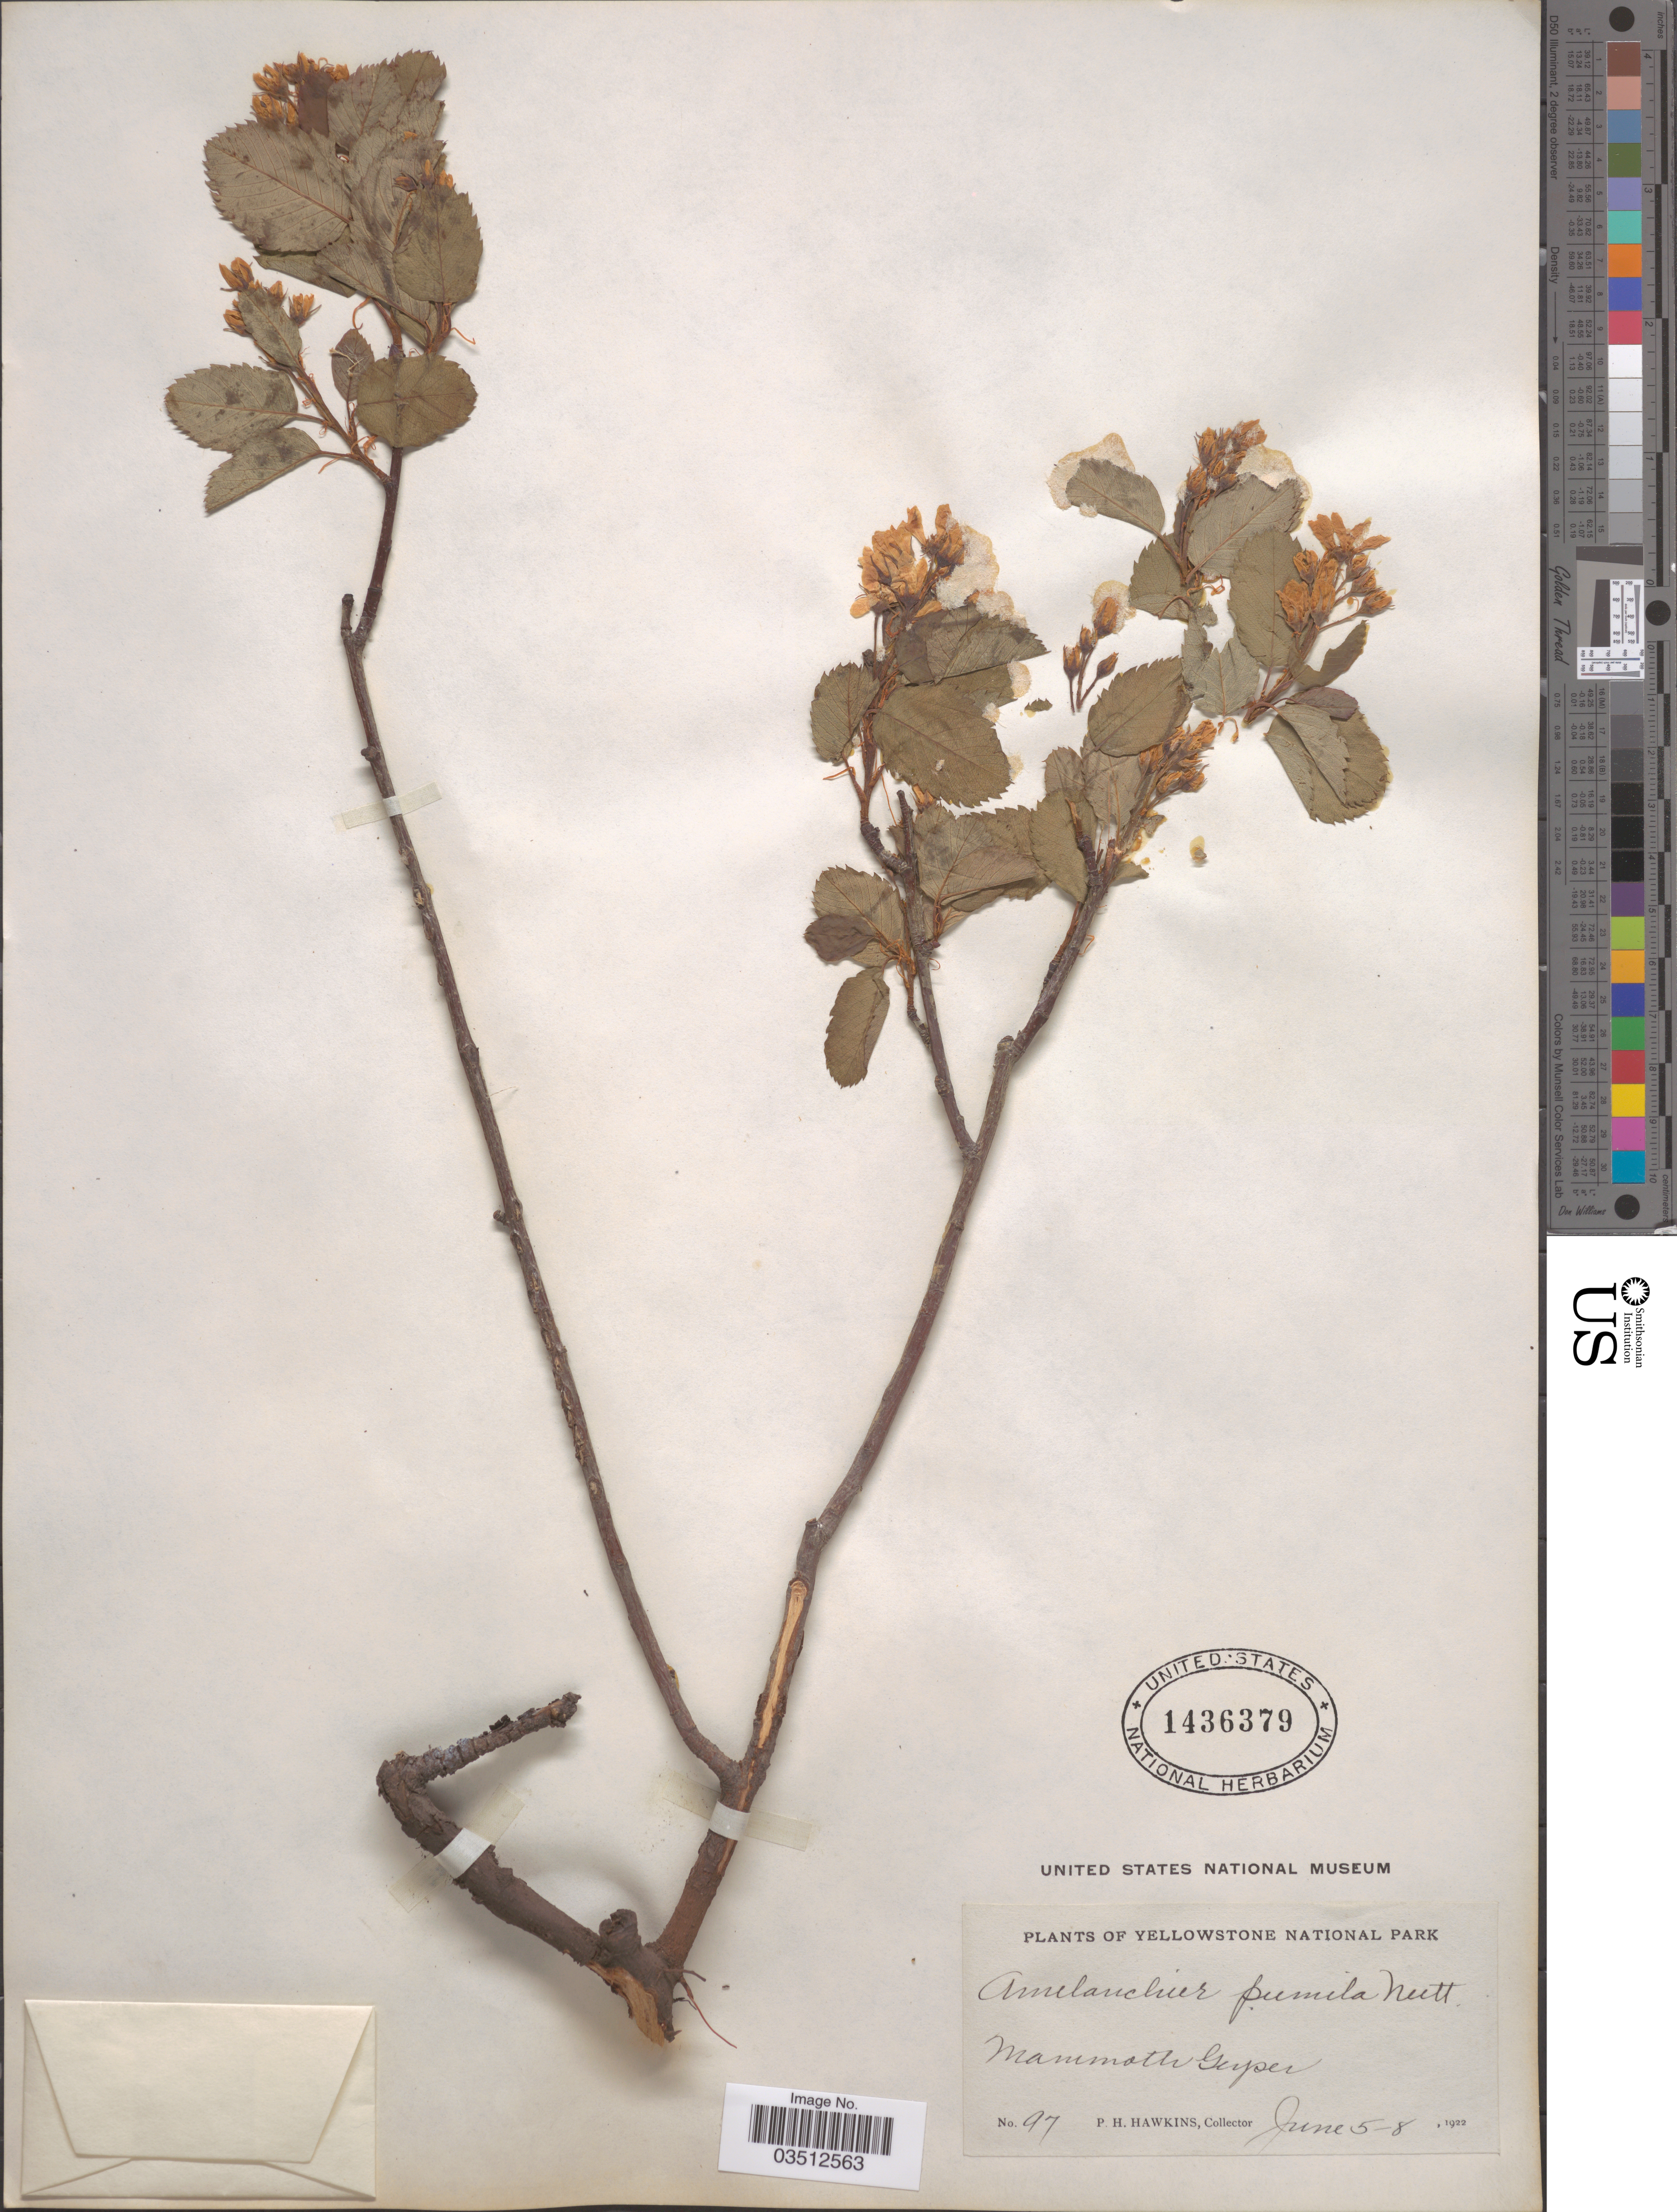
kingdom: Plantae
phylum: Tracheophyta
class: Magnoliopsida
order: Rosales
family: Rosaceae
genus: Amelanchier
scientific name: Amelanchier pumila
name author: (Nutt.) M. Roem.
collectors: P. Hawkins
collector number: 97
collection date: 1922-06-05/1922-06-08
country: United States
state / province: Wyoming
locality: Yellowstone National Park, Mammoth Geyser.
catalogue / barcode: US 1436379